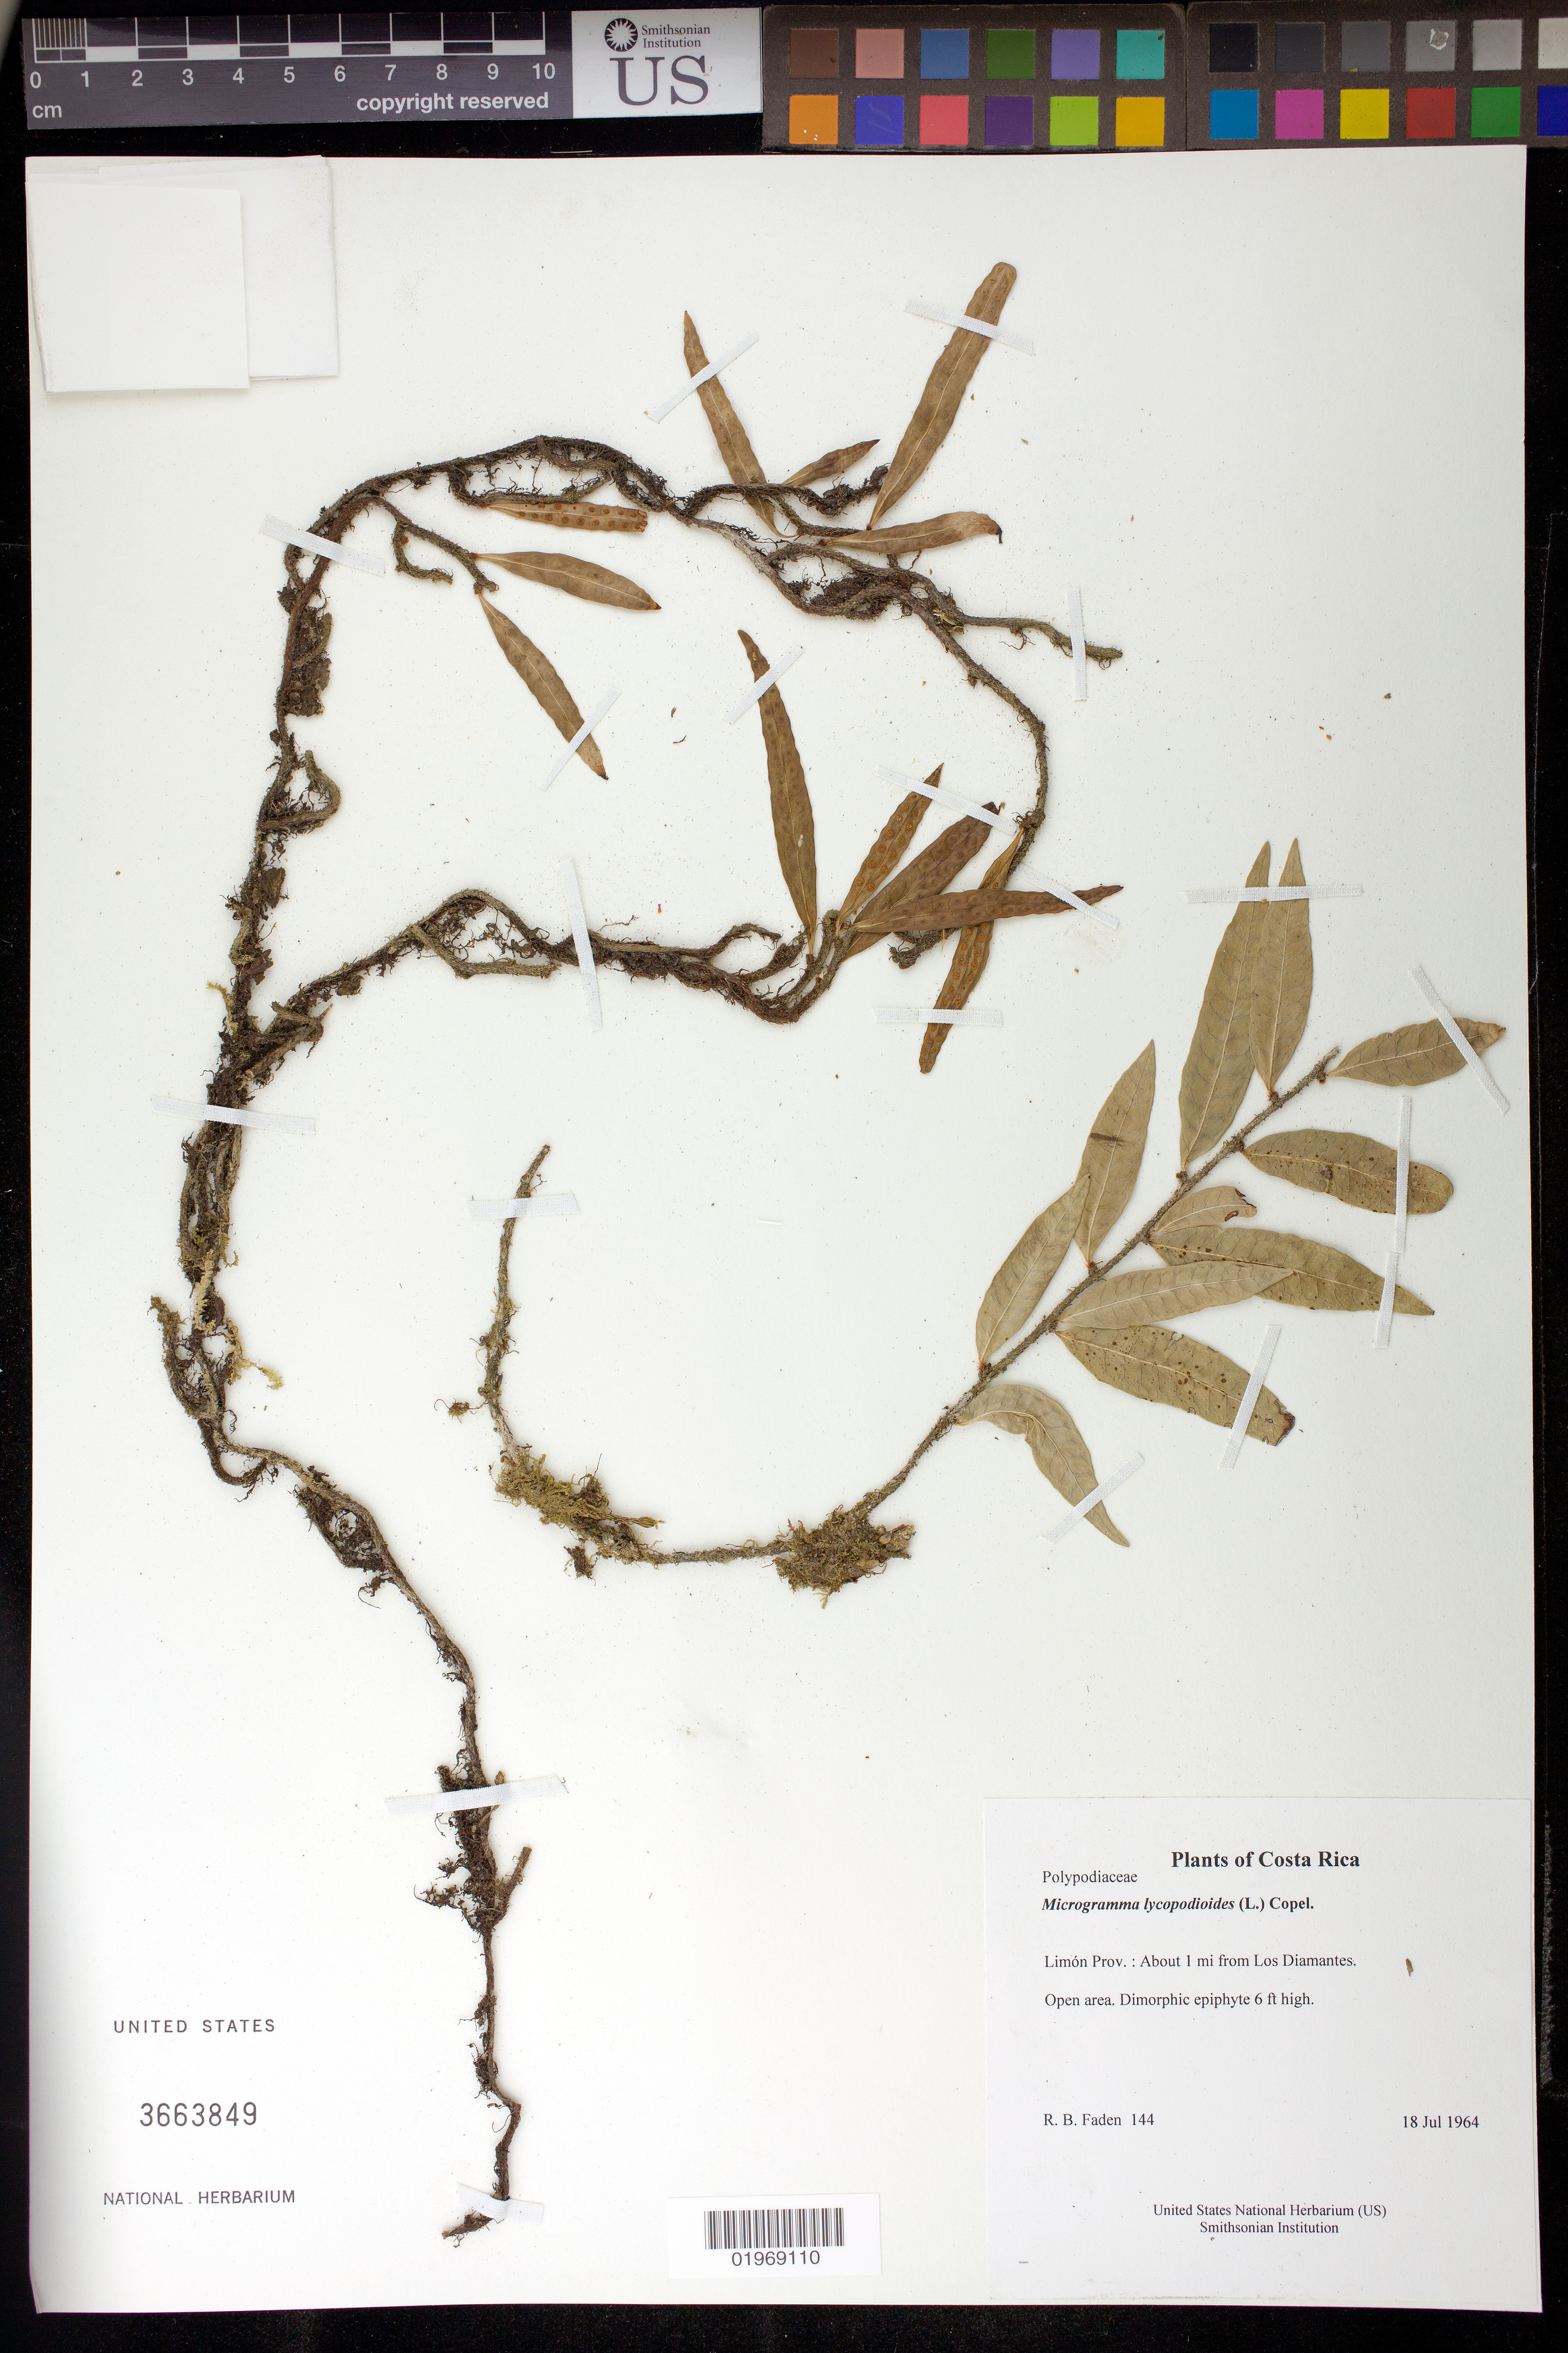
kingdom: Plantae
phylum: Tracheophyta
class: Polypodiopsida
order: Polypodiales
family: Polypodiaceae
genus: Microgramma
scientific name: Microgramma lycopodioides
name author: (L.) Copel.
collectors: R. B. Faden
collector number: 144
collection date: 1964-07-18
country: Costa Rica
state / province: Limón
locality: About 1 mi from Los Diamantes.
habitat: Open area.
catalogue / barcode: US 3663849